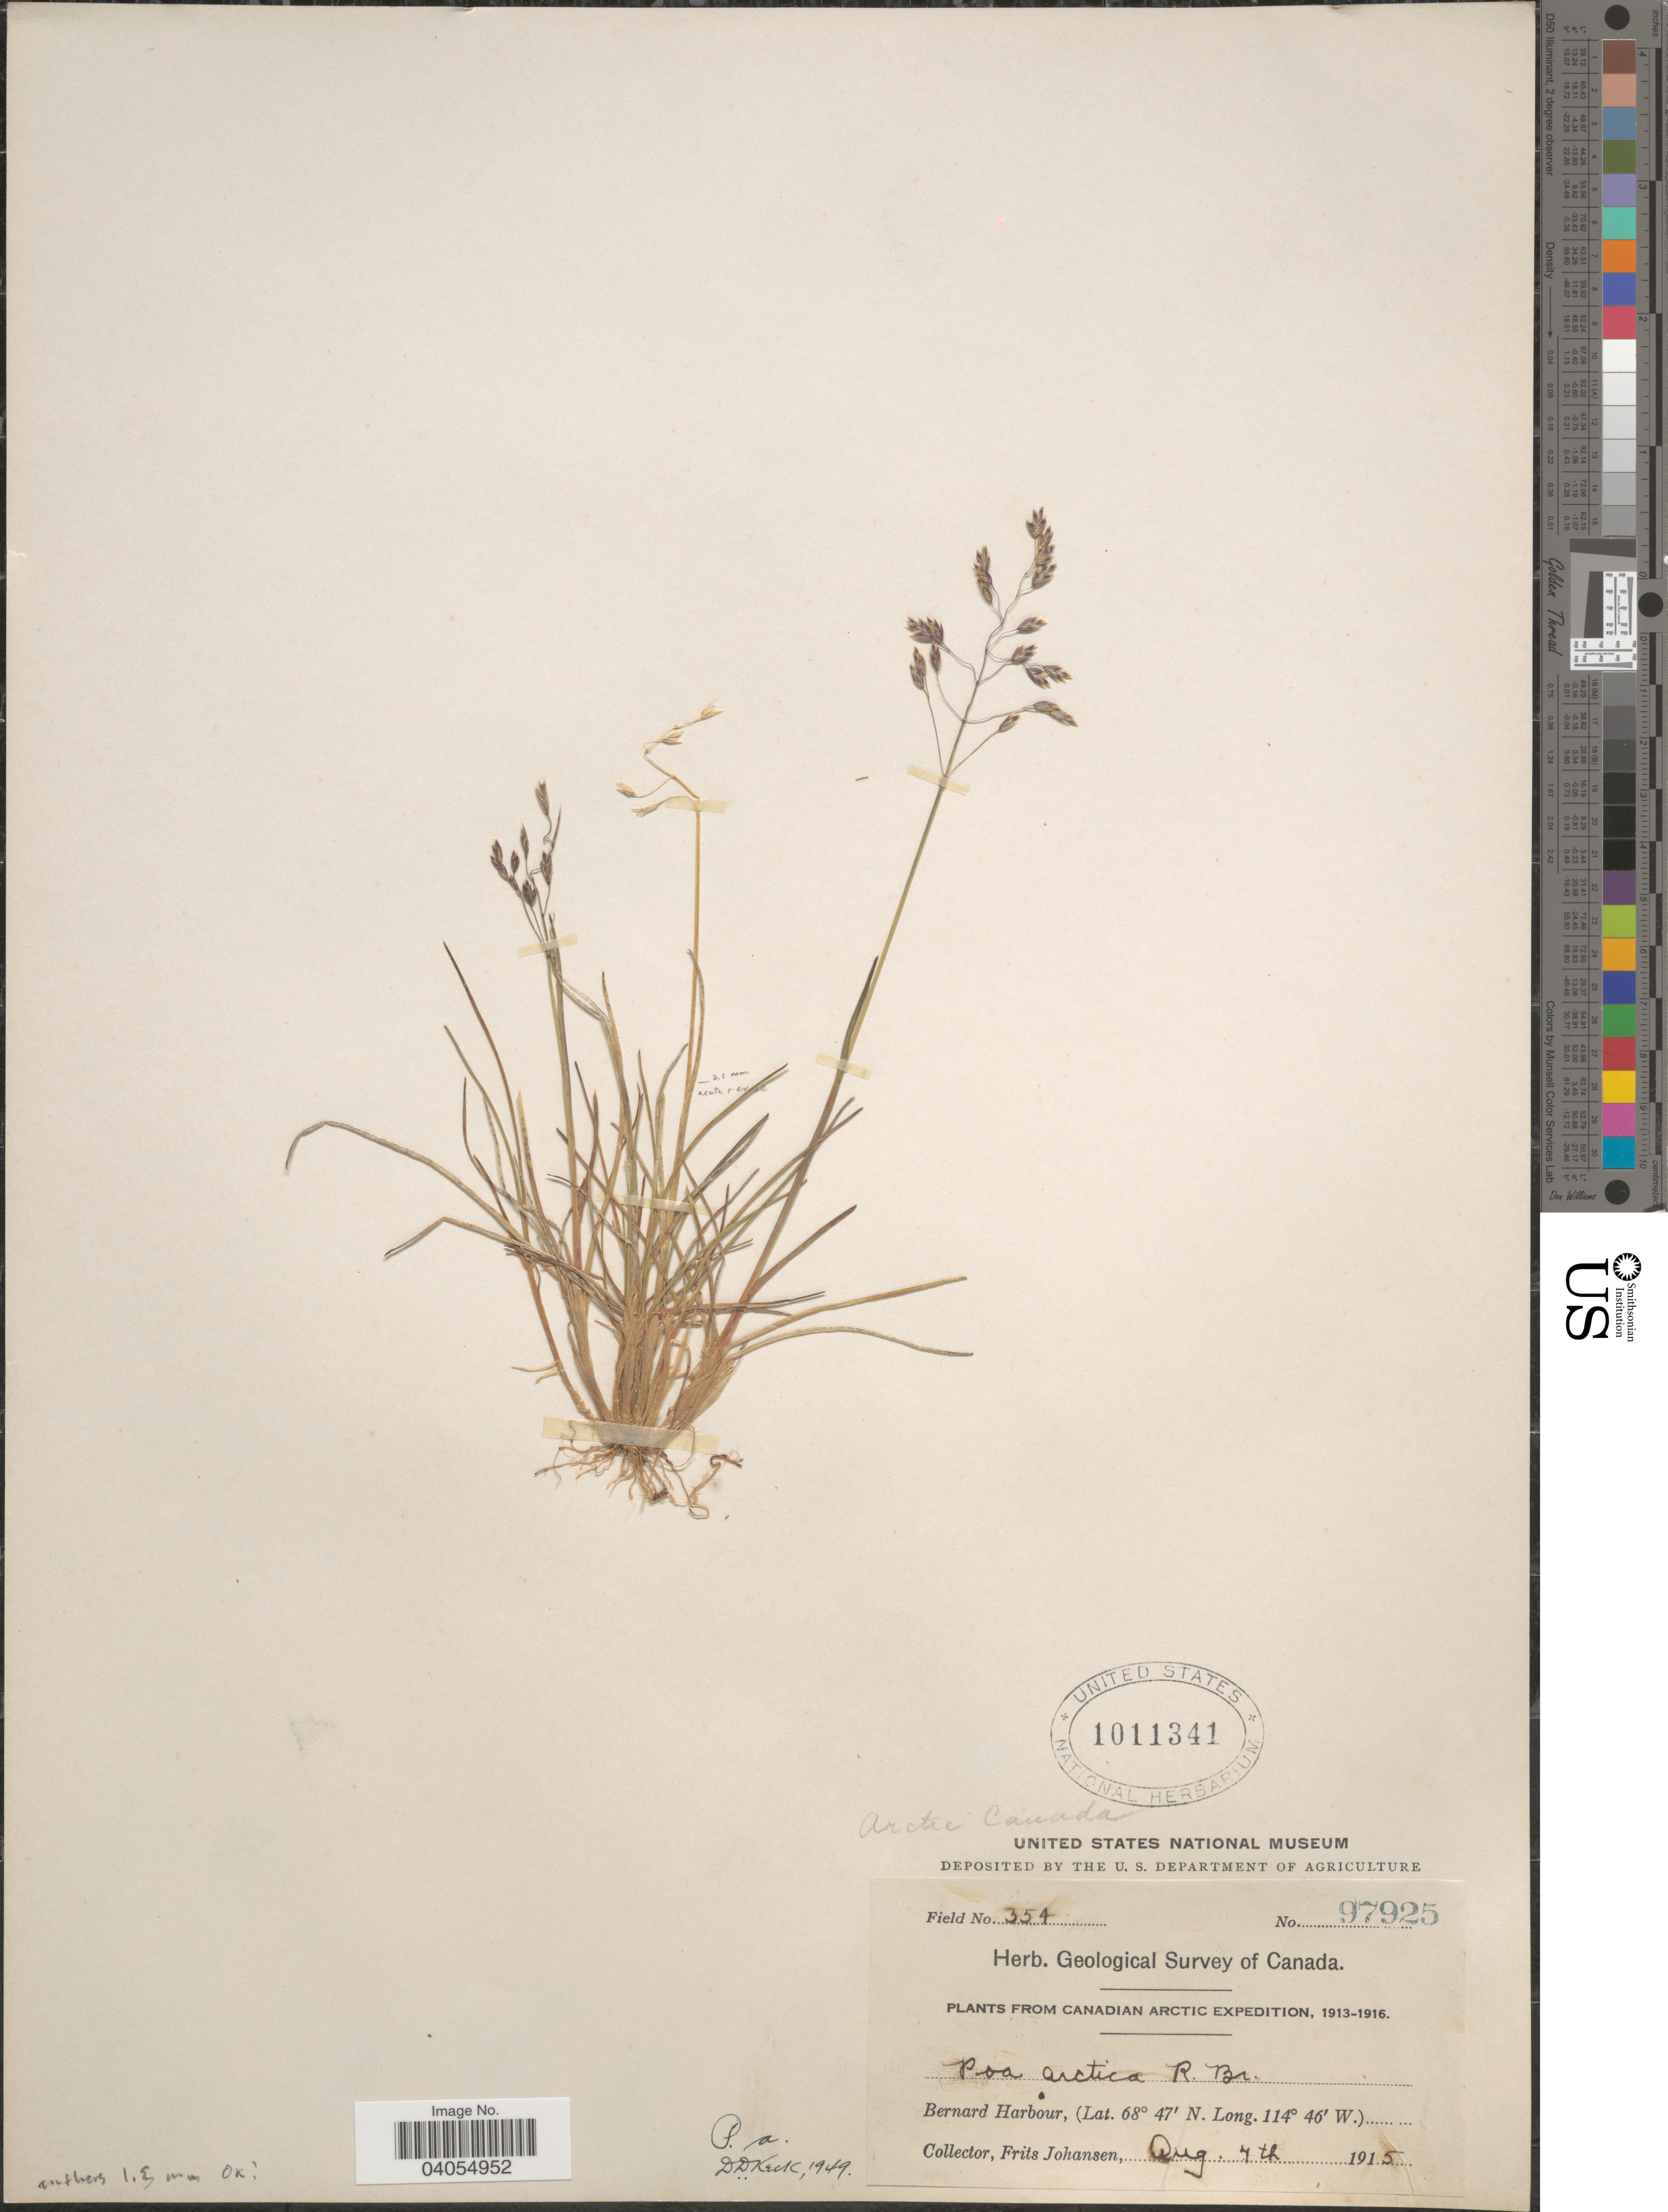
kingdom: Plantae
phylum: Tracheophyta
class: Liliopsida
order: Poales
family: Poaceae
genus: Poa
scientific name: Poa arctica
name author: R. Br.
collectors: F. Johansen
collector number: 97925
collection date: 1915-08-04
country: Canada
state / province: Nunavut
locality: Arctic Canada. Bernard Harbour.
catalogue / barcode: US 1011341